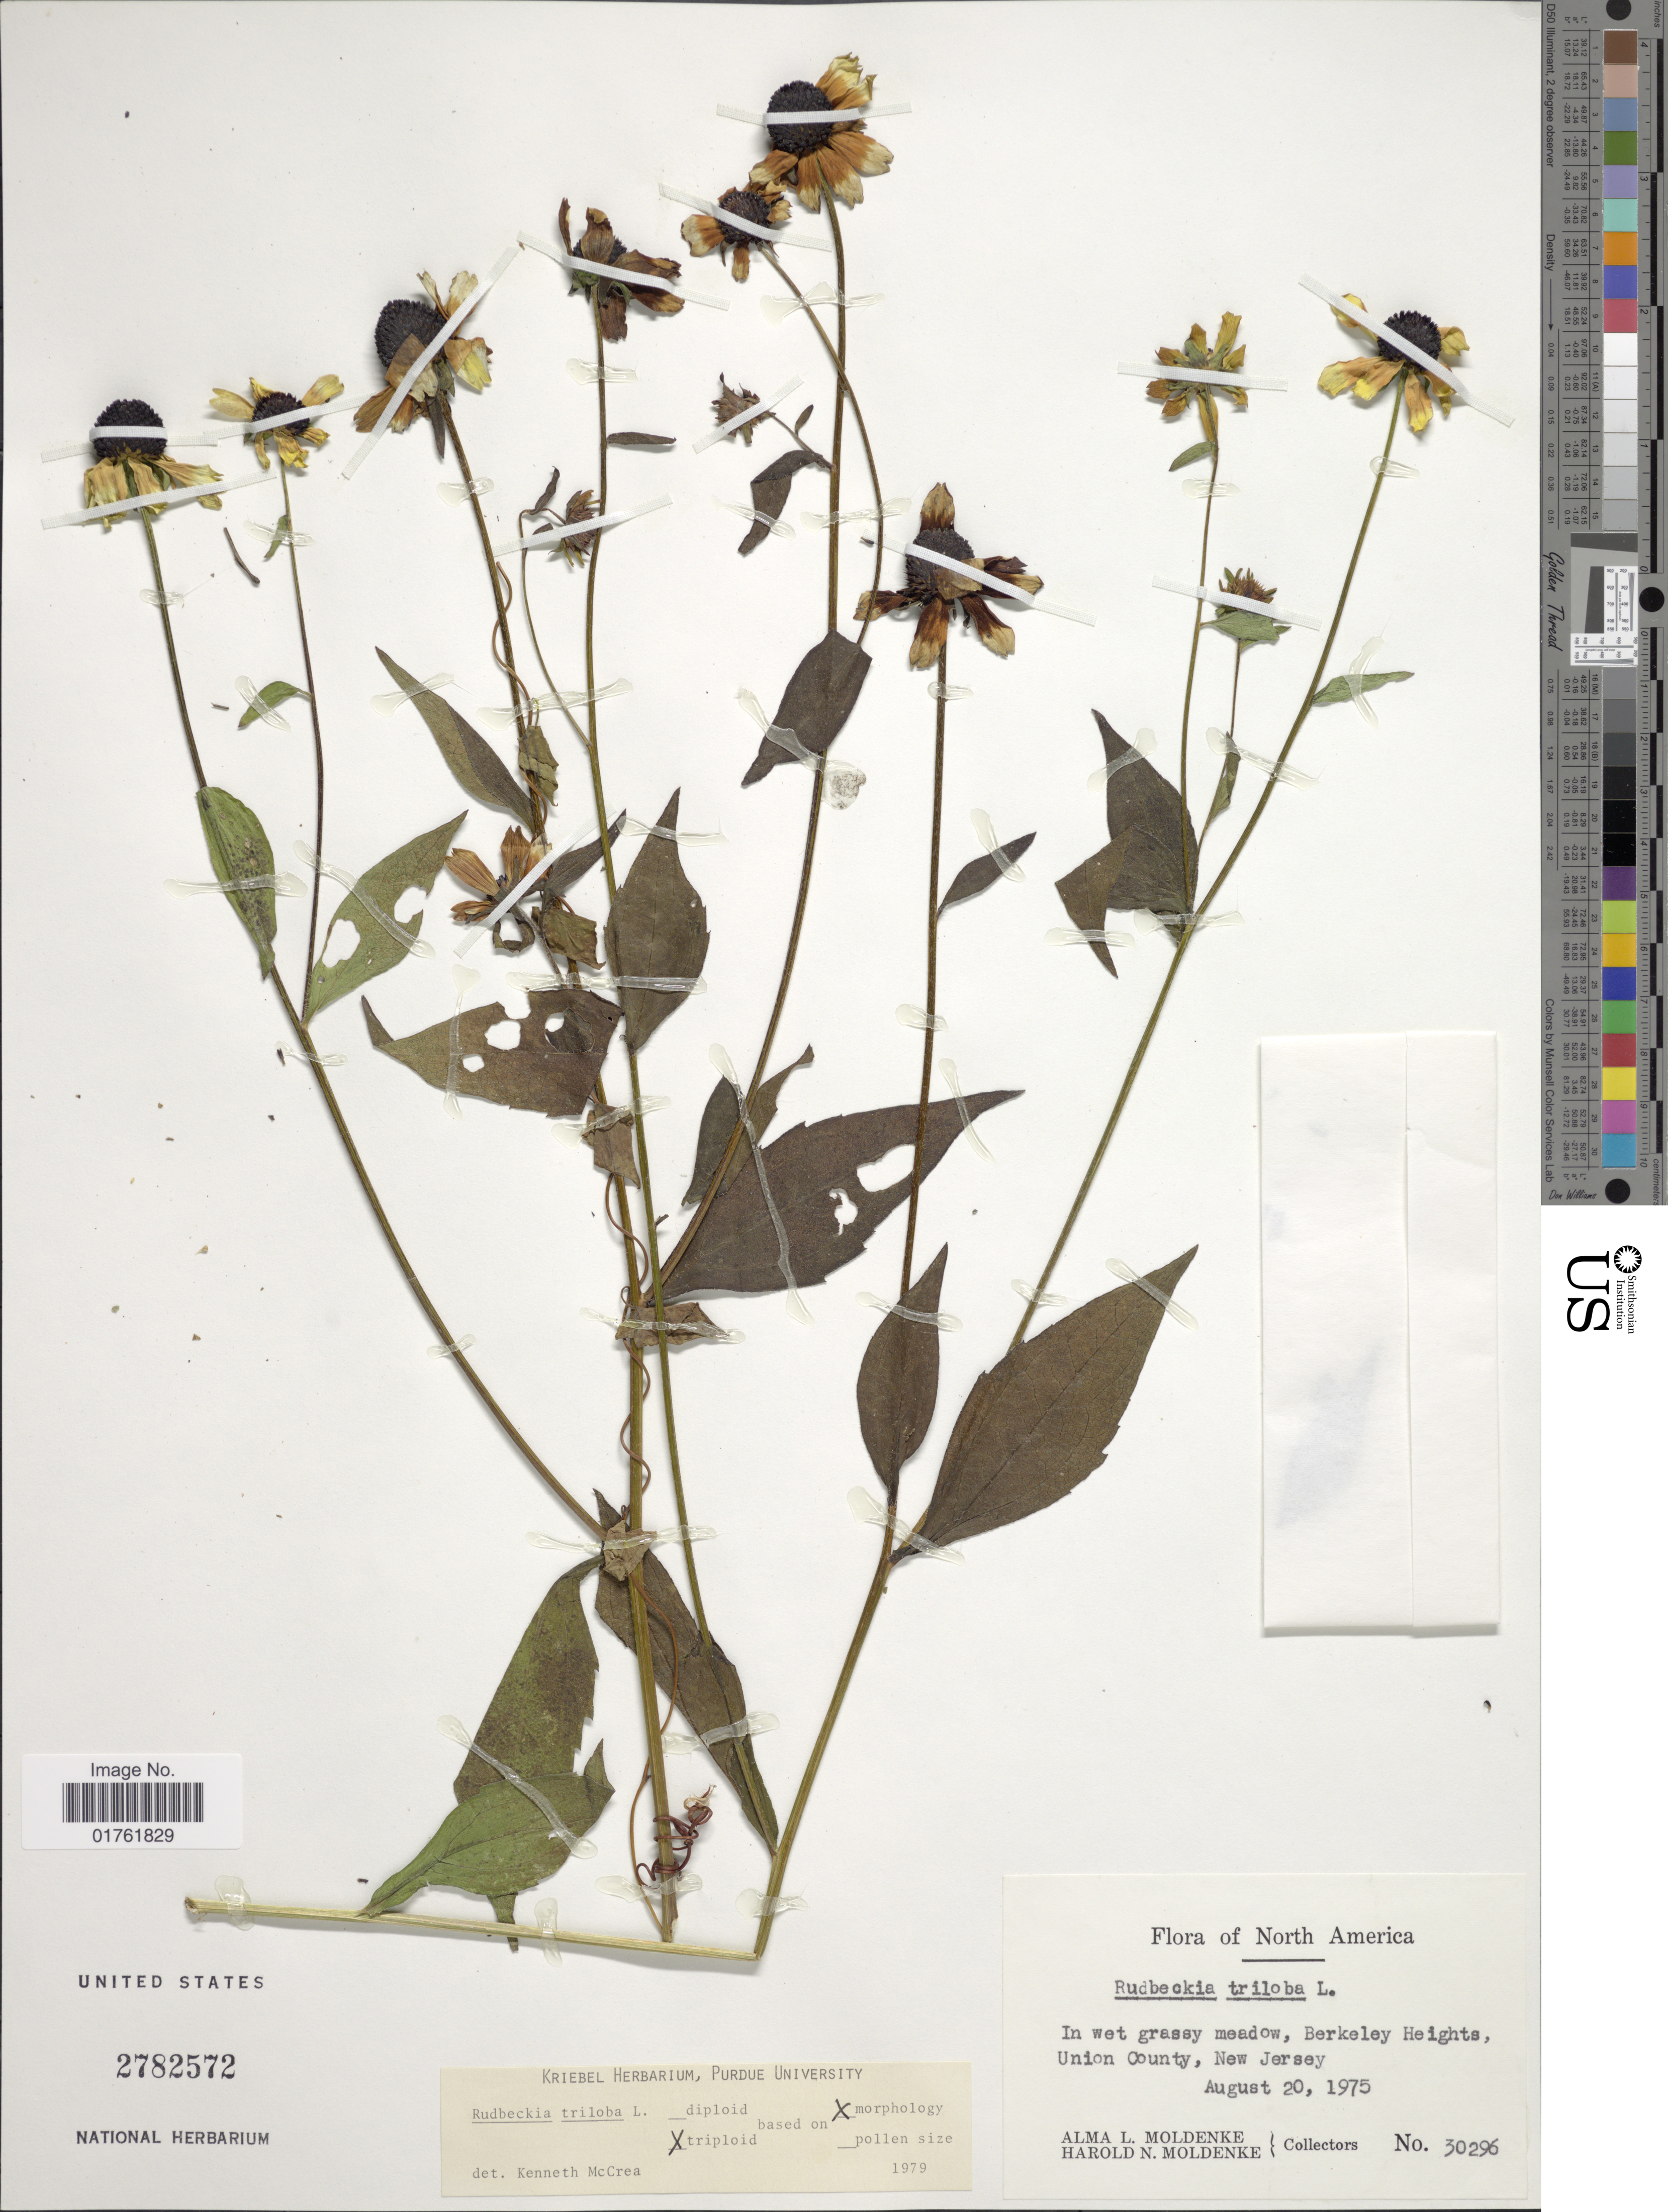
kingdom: Plantae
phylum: Tracheophyta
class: Magnoliopsida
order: Asterales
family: Asteraceae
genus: Rudbeckia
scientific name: Rudbeckia triloba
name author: L.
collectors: A. L. Moldenke & H. N. Moldenke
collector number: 30296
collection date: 1975-08-20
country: United States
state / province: New Jersey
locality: In wet grassy meadow, Berkeley height, Union County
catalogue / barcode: US 2782572